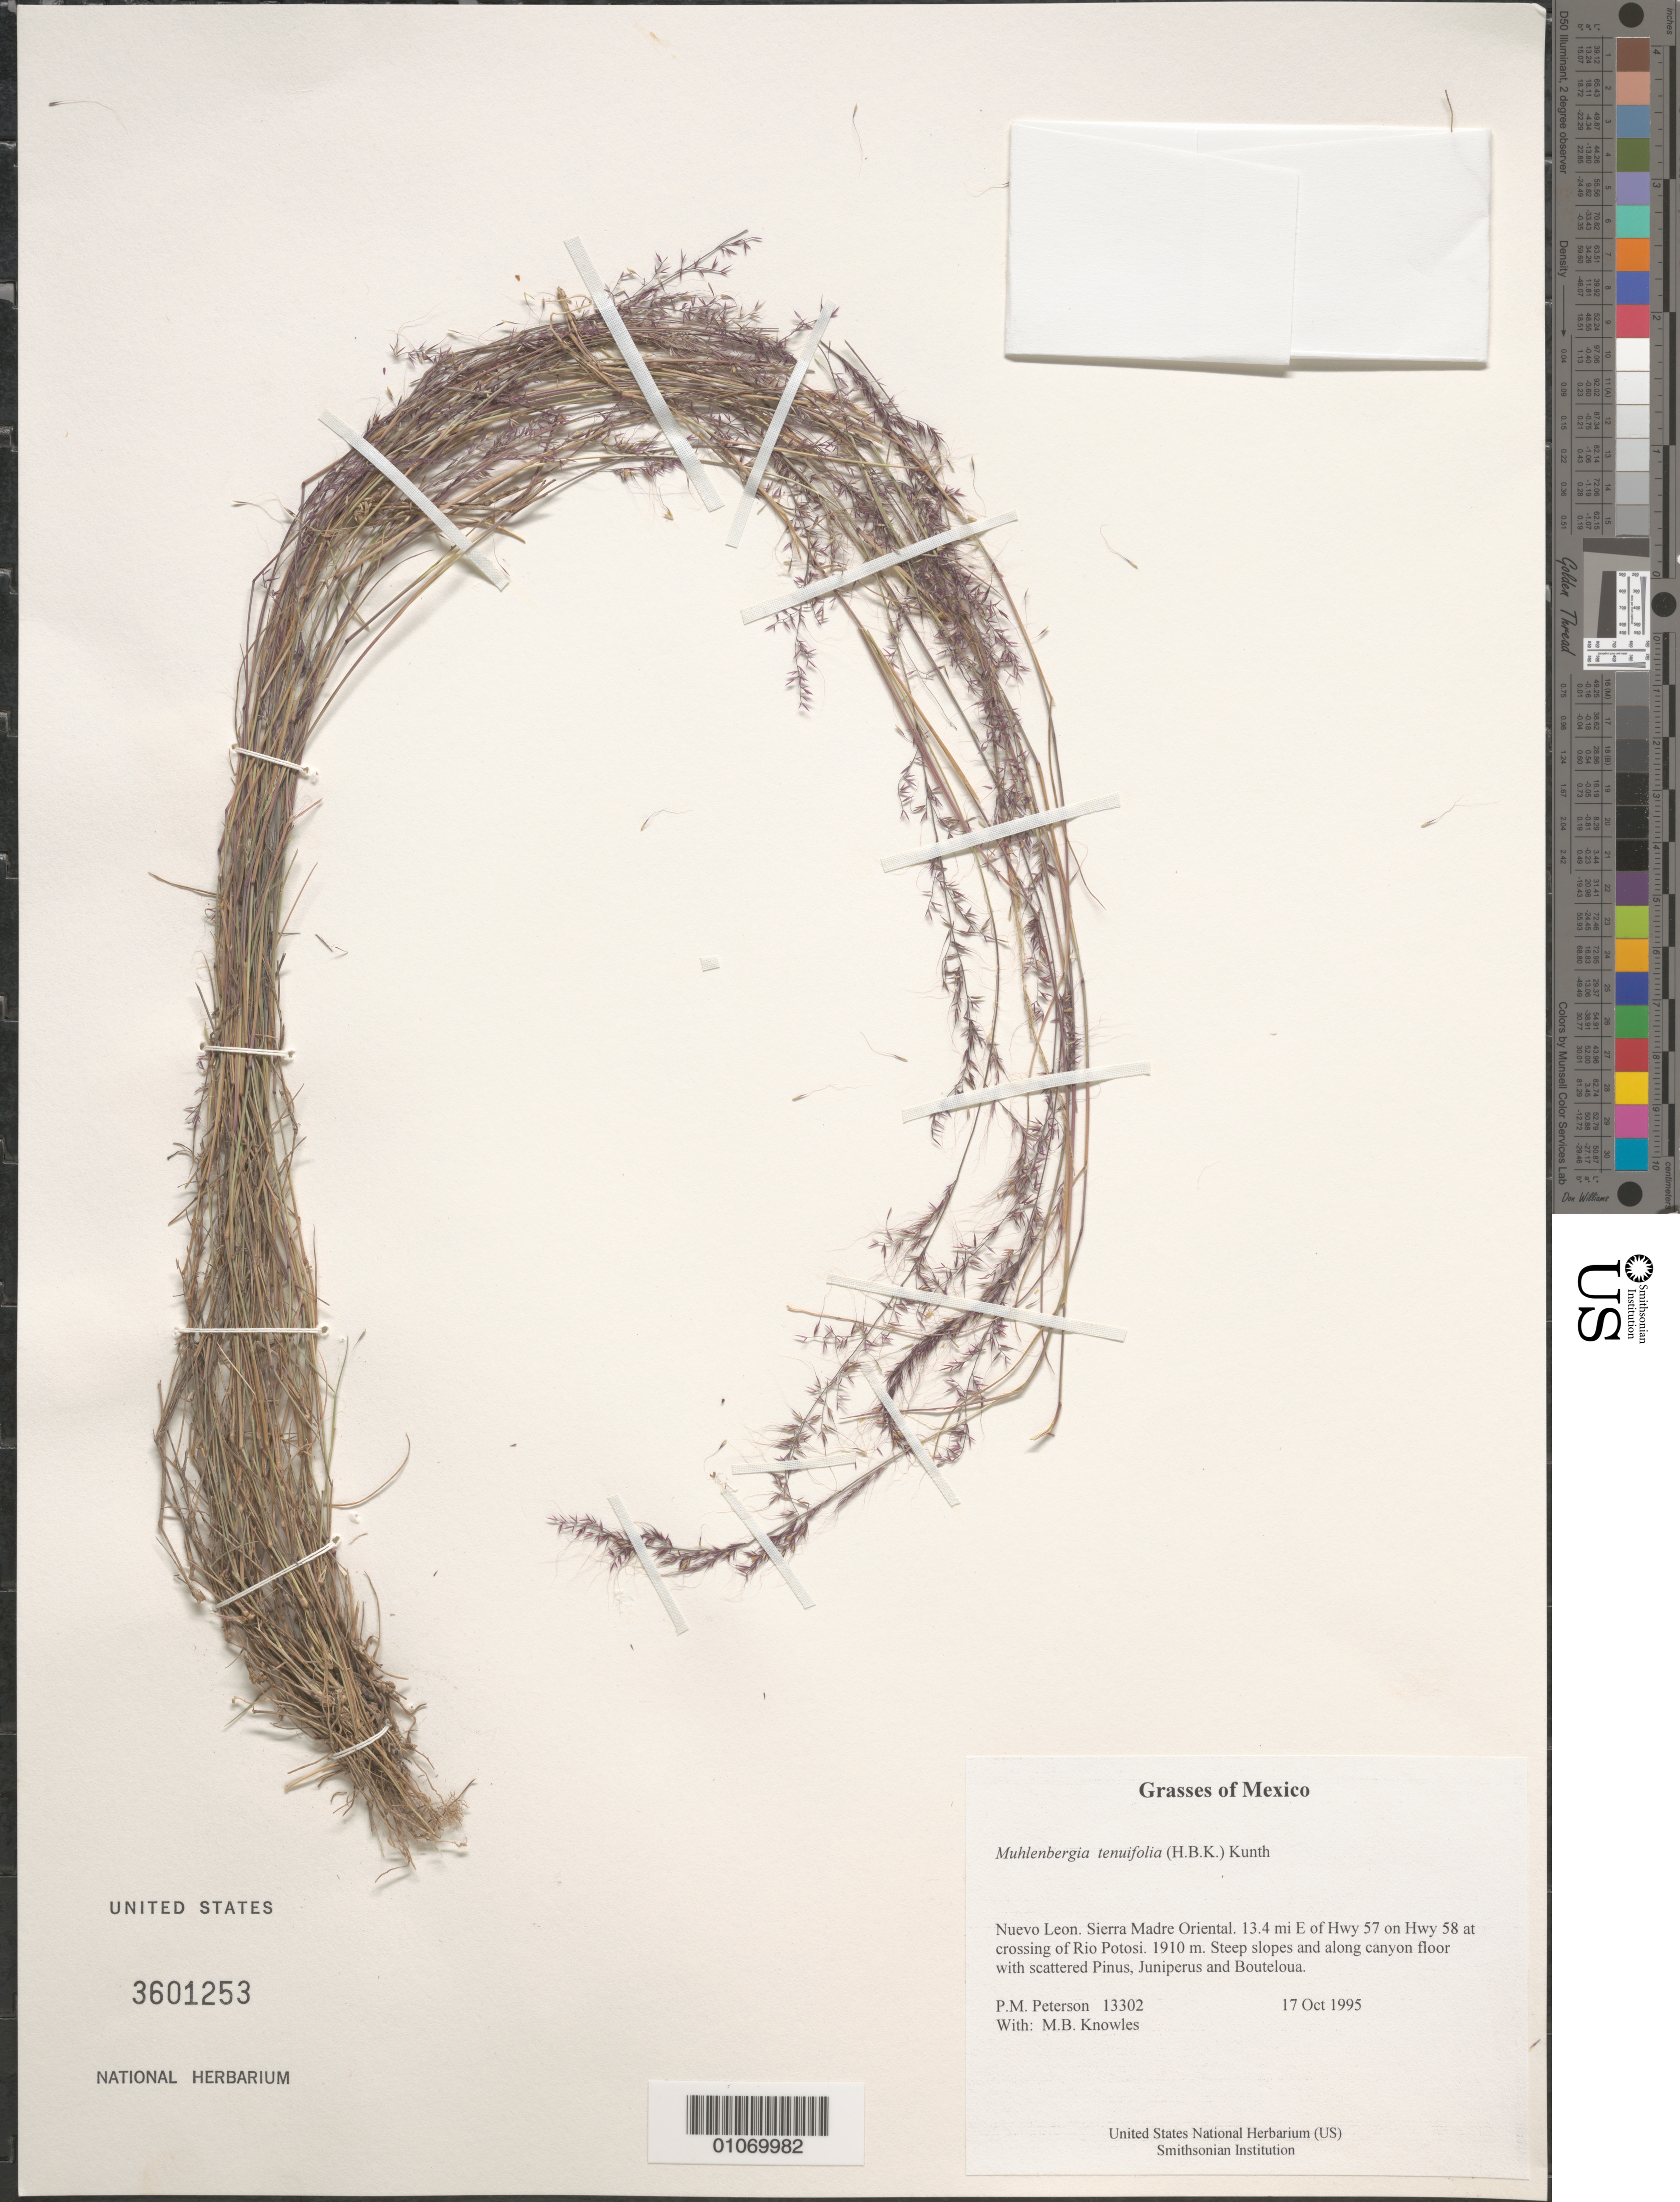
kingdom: Plantae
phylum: Tracheophyta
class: Liliopsida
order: Poales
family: Poaceae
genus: Muhlenbergia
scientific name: Muhlenbergia tenuifolia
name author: (Kunth) Kunth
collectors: P. M. Peterson & M. B. Knowles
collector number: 13302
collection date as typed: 17 Oct 1995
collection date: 1995-10-17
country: Mexico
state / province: Nuevo León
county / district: Sierra Madre Oriental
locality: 13.4 mi E of Hwy 57 on Hwy 58 at crossing of Rio Potosi.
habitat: Steep slopes and along canyon floor with scattered Pinus, Juniperus and Bouteloua.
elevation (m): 1910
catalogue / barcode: US 3601253